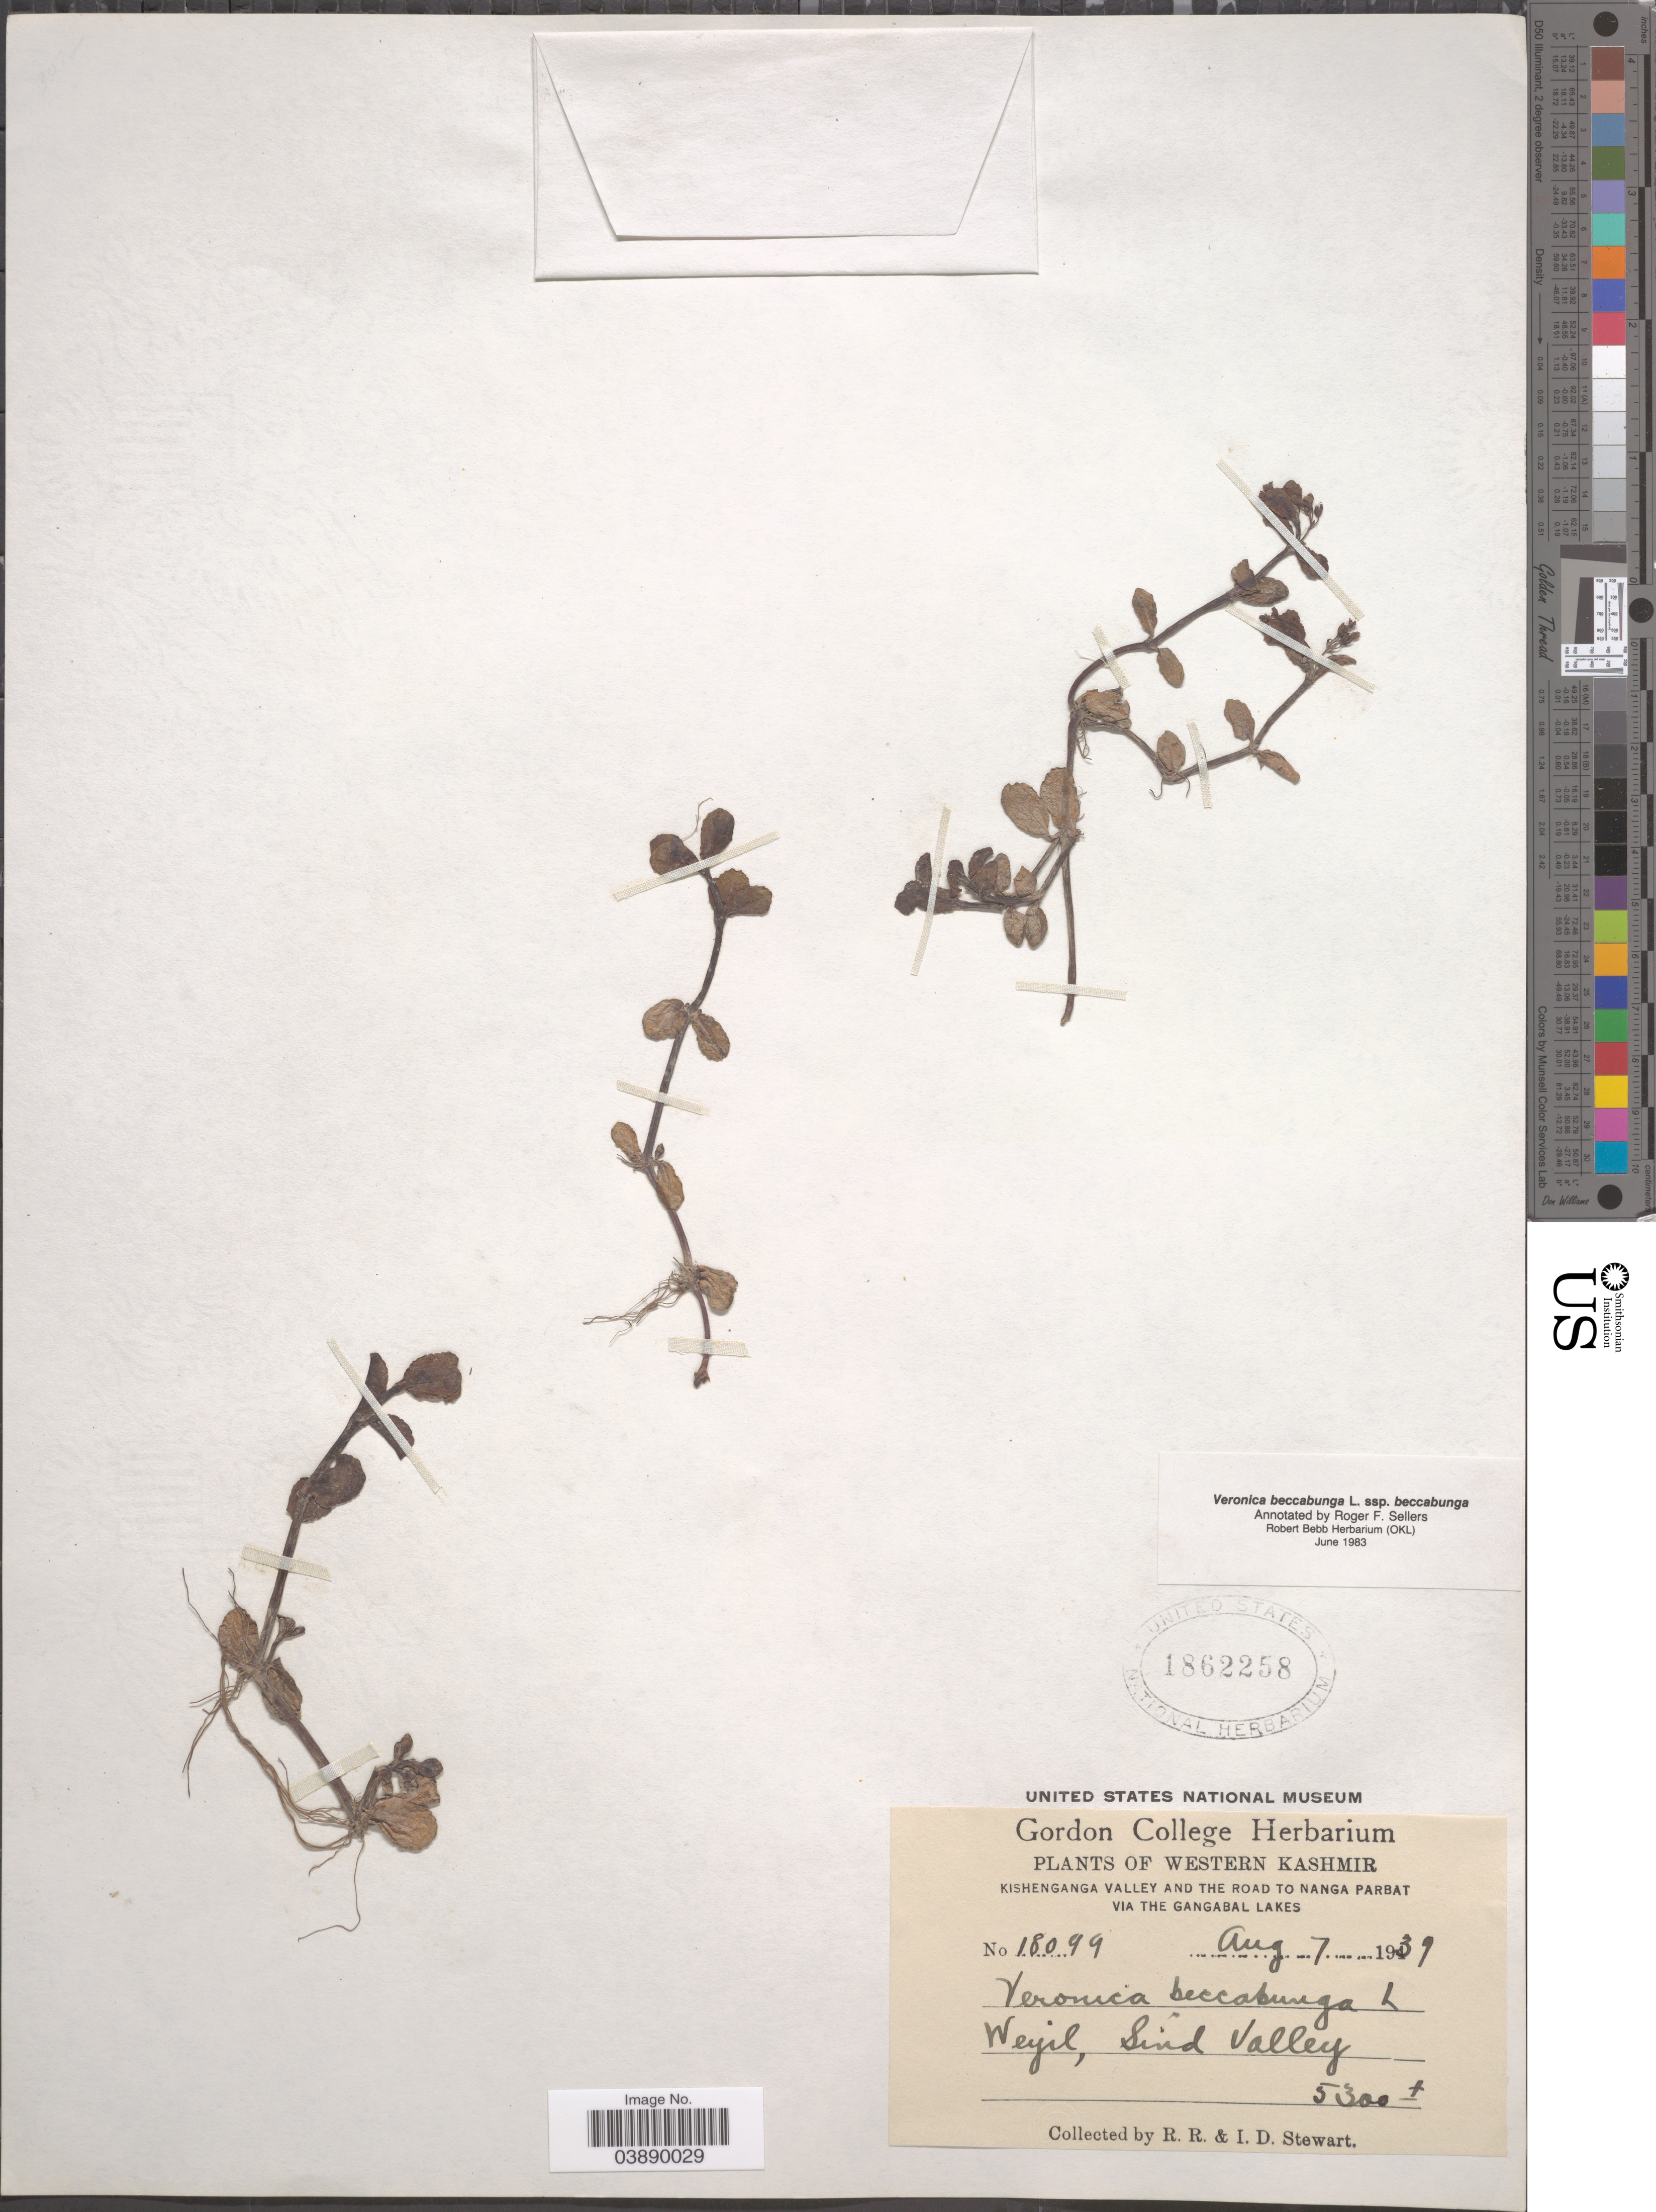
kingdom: Plantae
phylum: Tracheophyta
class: Magnoliopsida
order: Lamiales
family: Plantaginaceae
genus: Veronica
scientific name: Veronica beccabunga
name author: L.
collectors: R. Stewart & I. Stewart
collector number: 18099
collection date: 1939-08-07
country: India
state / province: Jammu and Kashmir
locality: Western Kashmir. Kishenganga Valley and the road to Nanga Parbat via The Gangabal Lakes. Weyil, Sind Valley.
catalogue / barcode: US 1862258